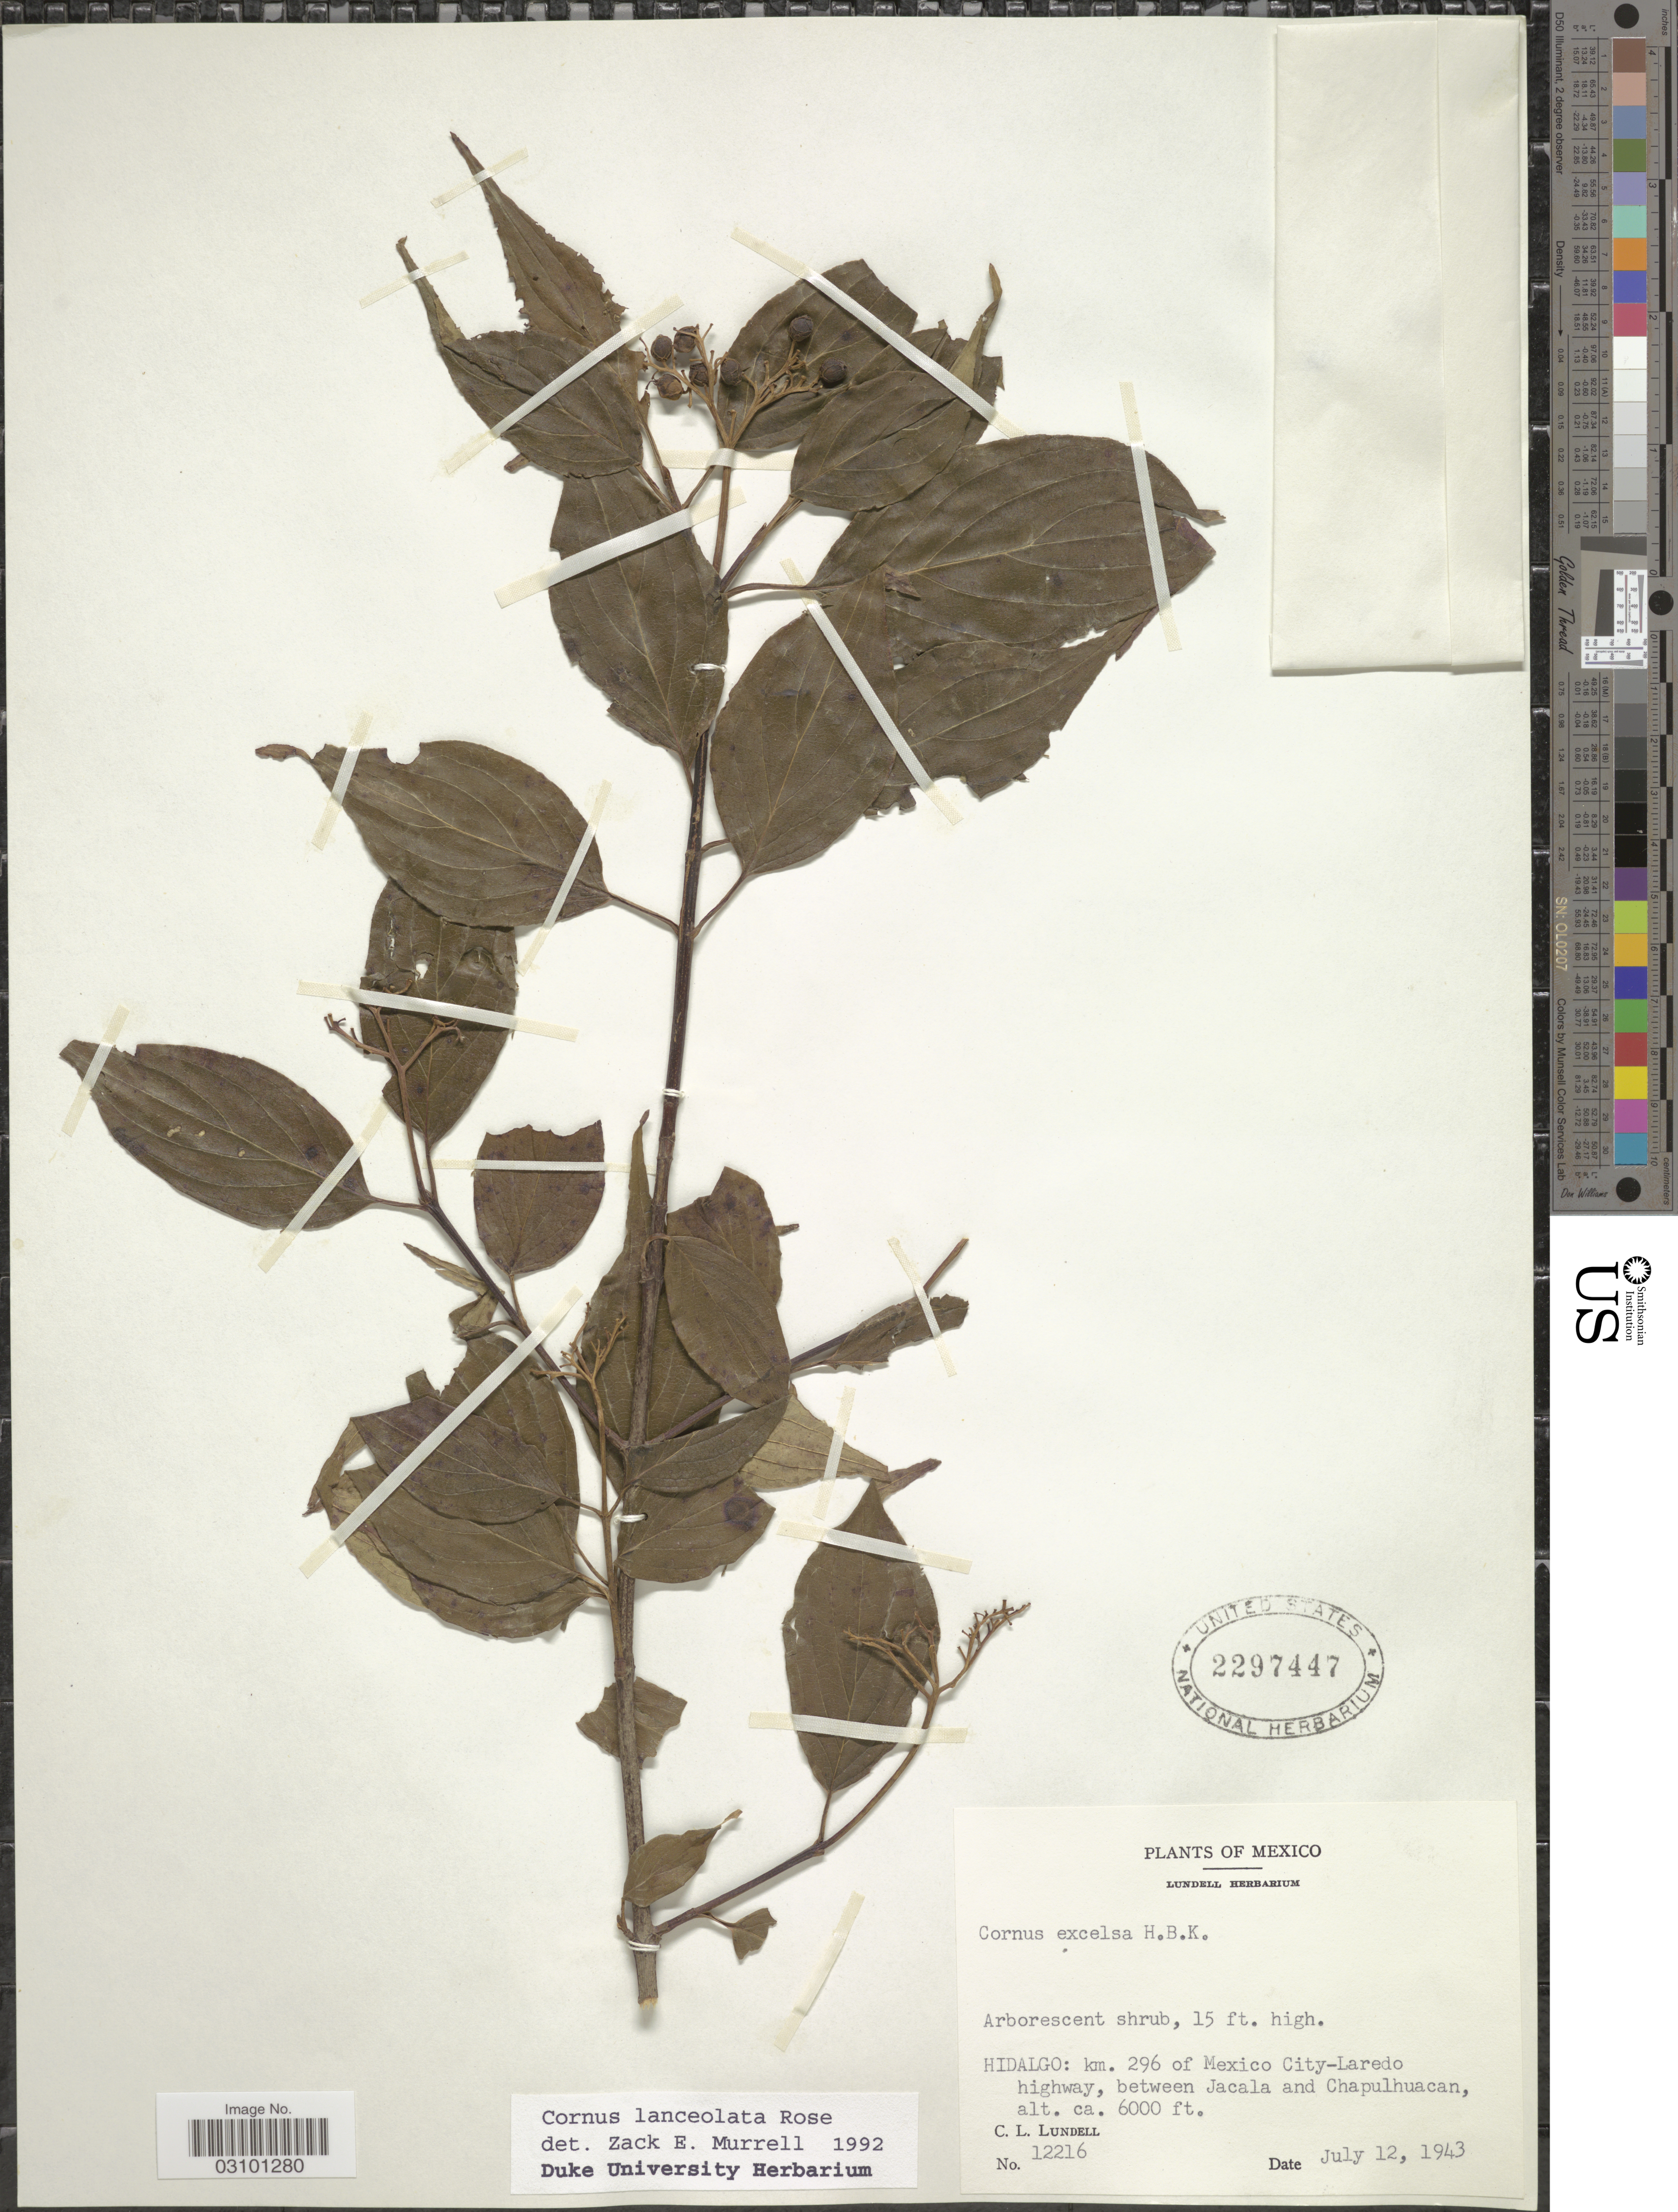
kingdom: Plantae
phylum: Tracheophyta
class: Magnoliopsida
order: Cornales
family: Cornaceae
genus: Cornus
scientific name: Cornus lanceolata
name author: Rose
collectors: C. L. Lundell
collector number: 12216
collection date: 1943-07-12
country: Mexico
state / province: Hidalgo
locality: Hidalgo: km. 296 of Mexico City-Laredo highway, between Jacala and Chapulhuacan.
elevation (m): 1829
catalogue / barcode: US 2297447